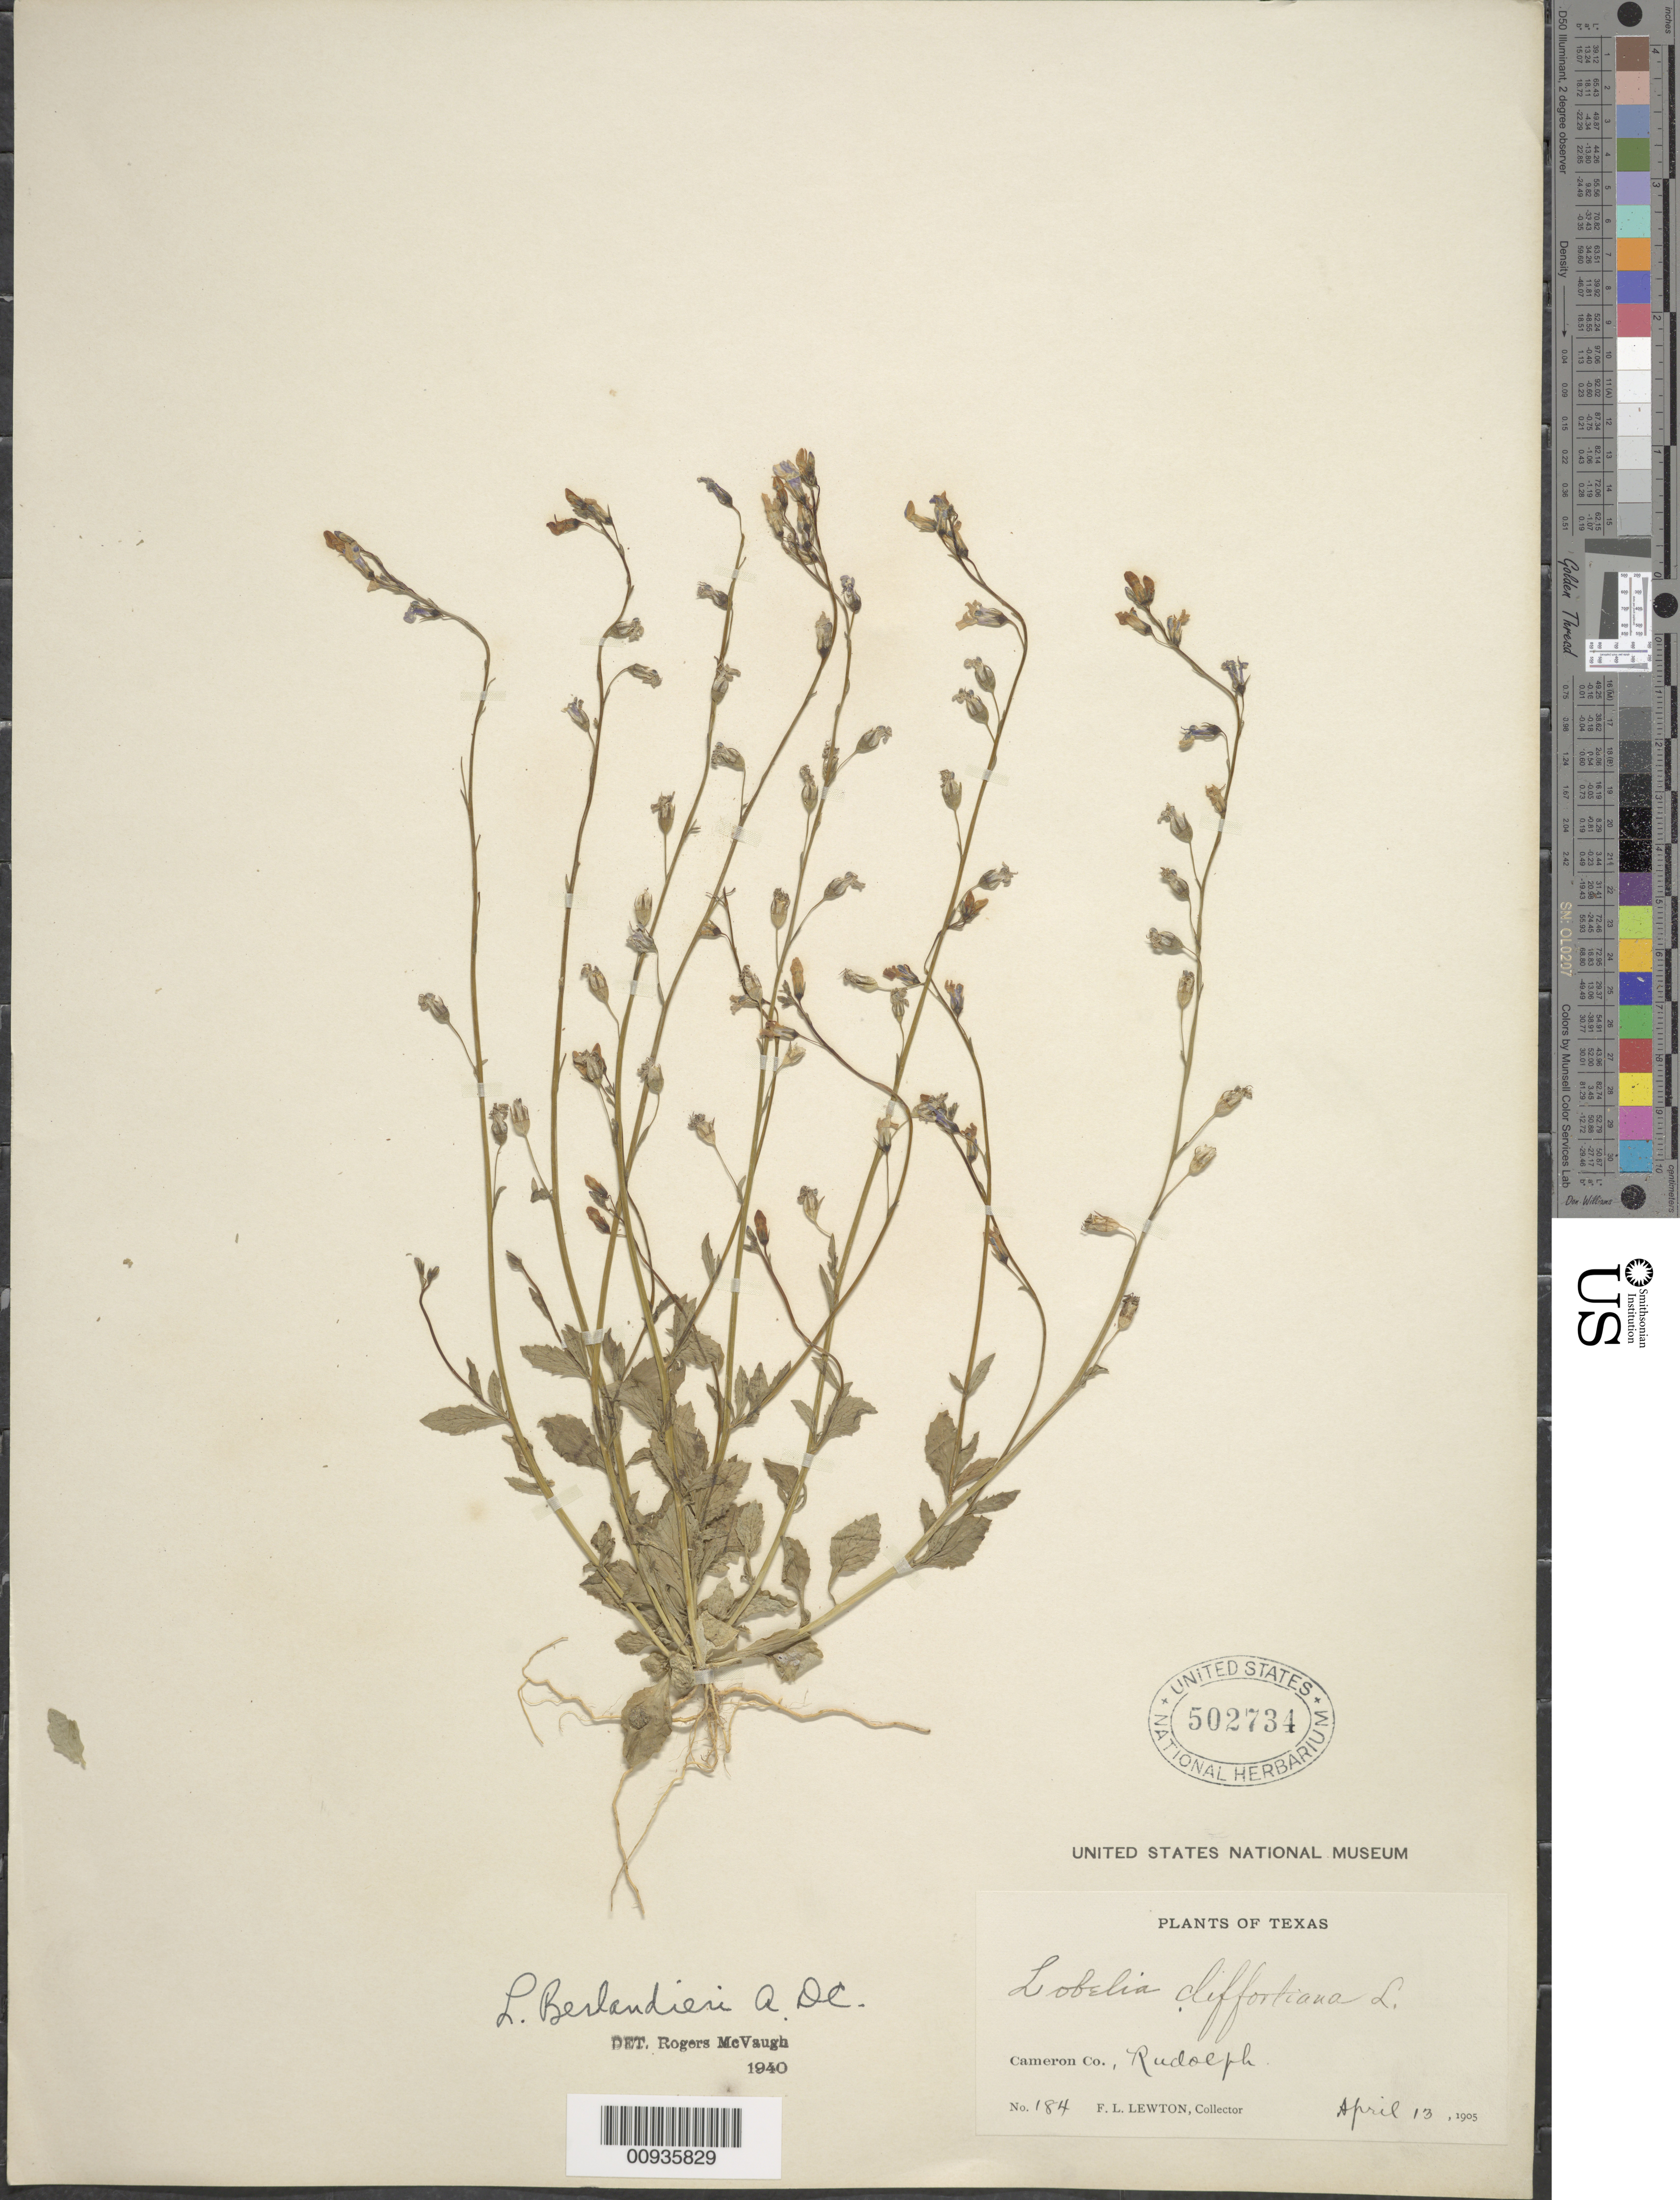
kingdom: Plantae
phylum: Tracheophyta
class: Magnoliopsida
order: Asterales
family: Campanulaceae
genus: Lobelia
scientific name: Lobelia berlandieri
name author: A. DC.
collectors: F. L. Lewton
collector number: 184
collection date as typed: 13 Apr 1905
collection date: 1905-04-13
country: United States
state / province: Texas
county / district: Kenedy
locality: Rudolph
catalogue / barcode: US 502734